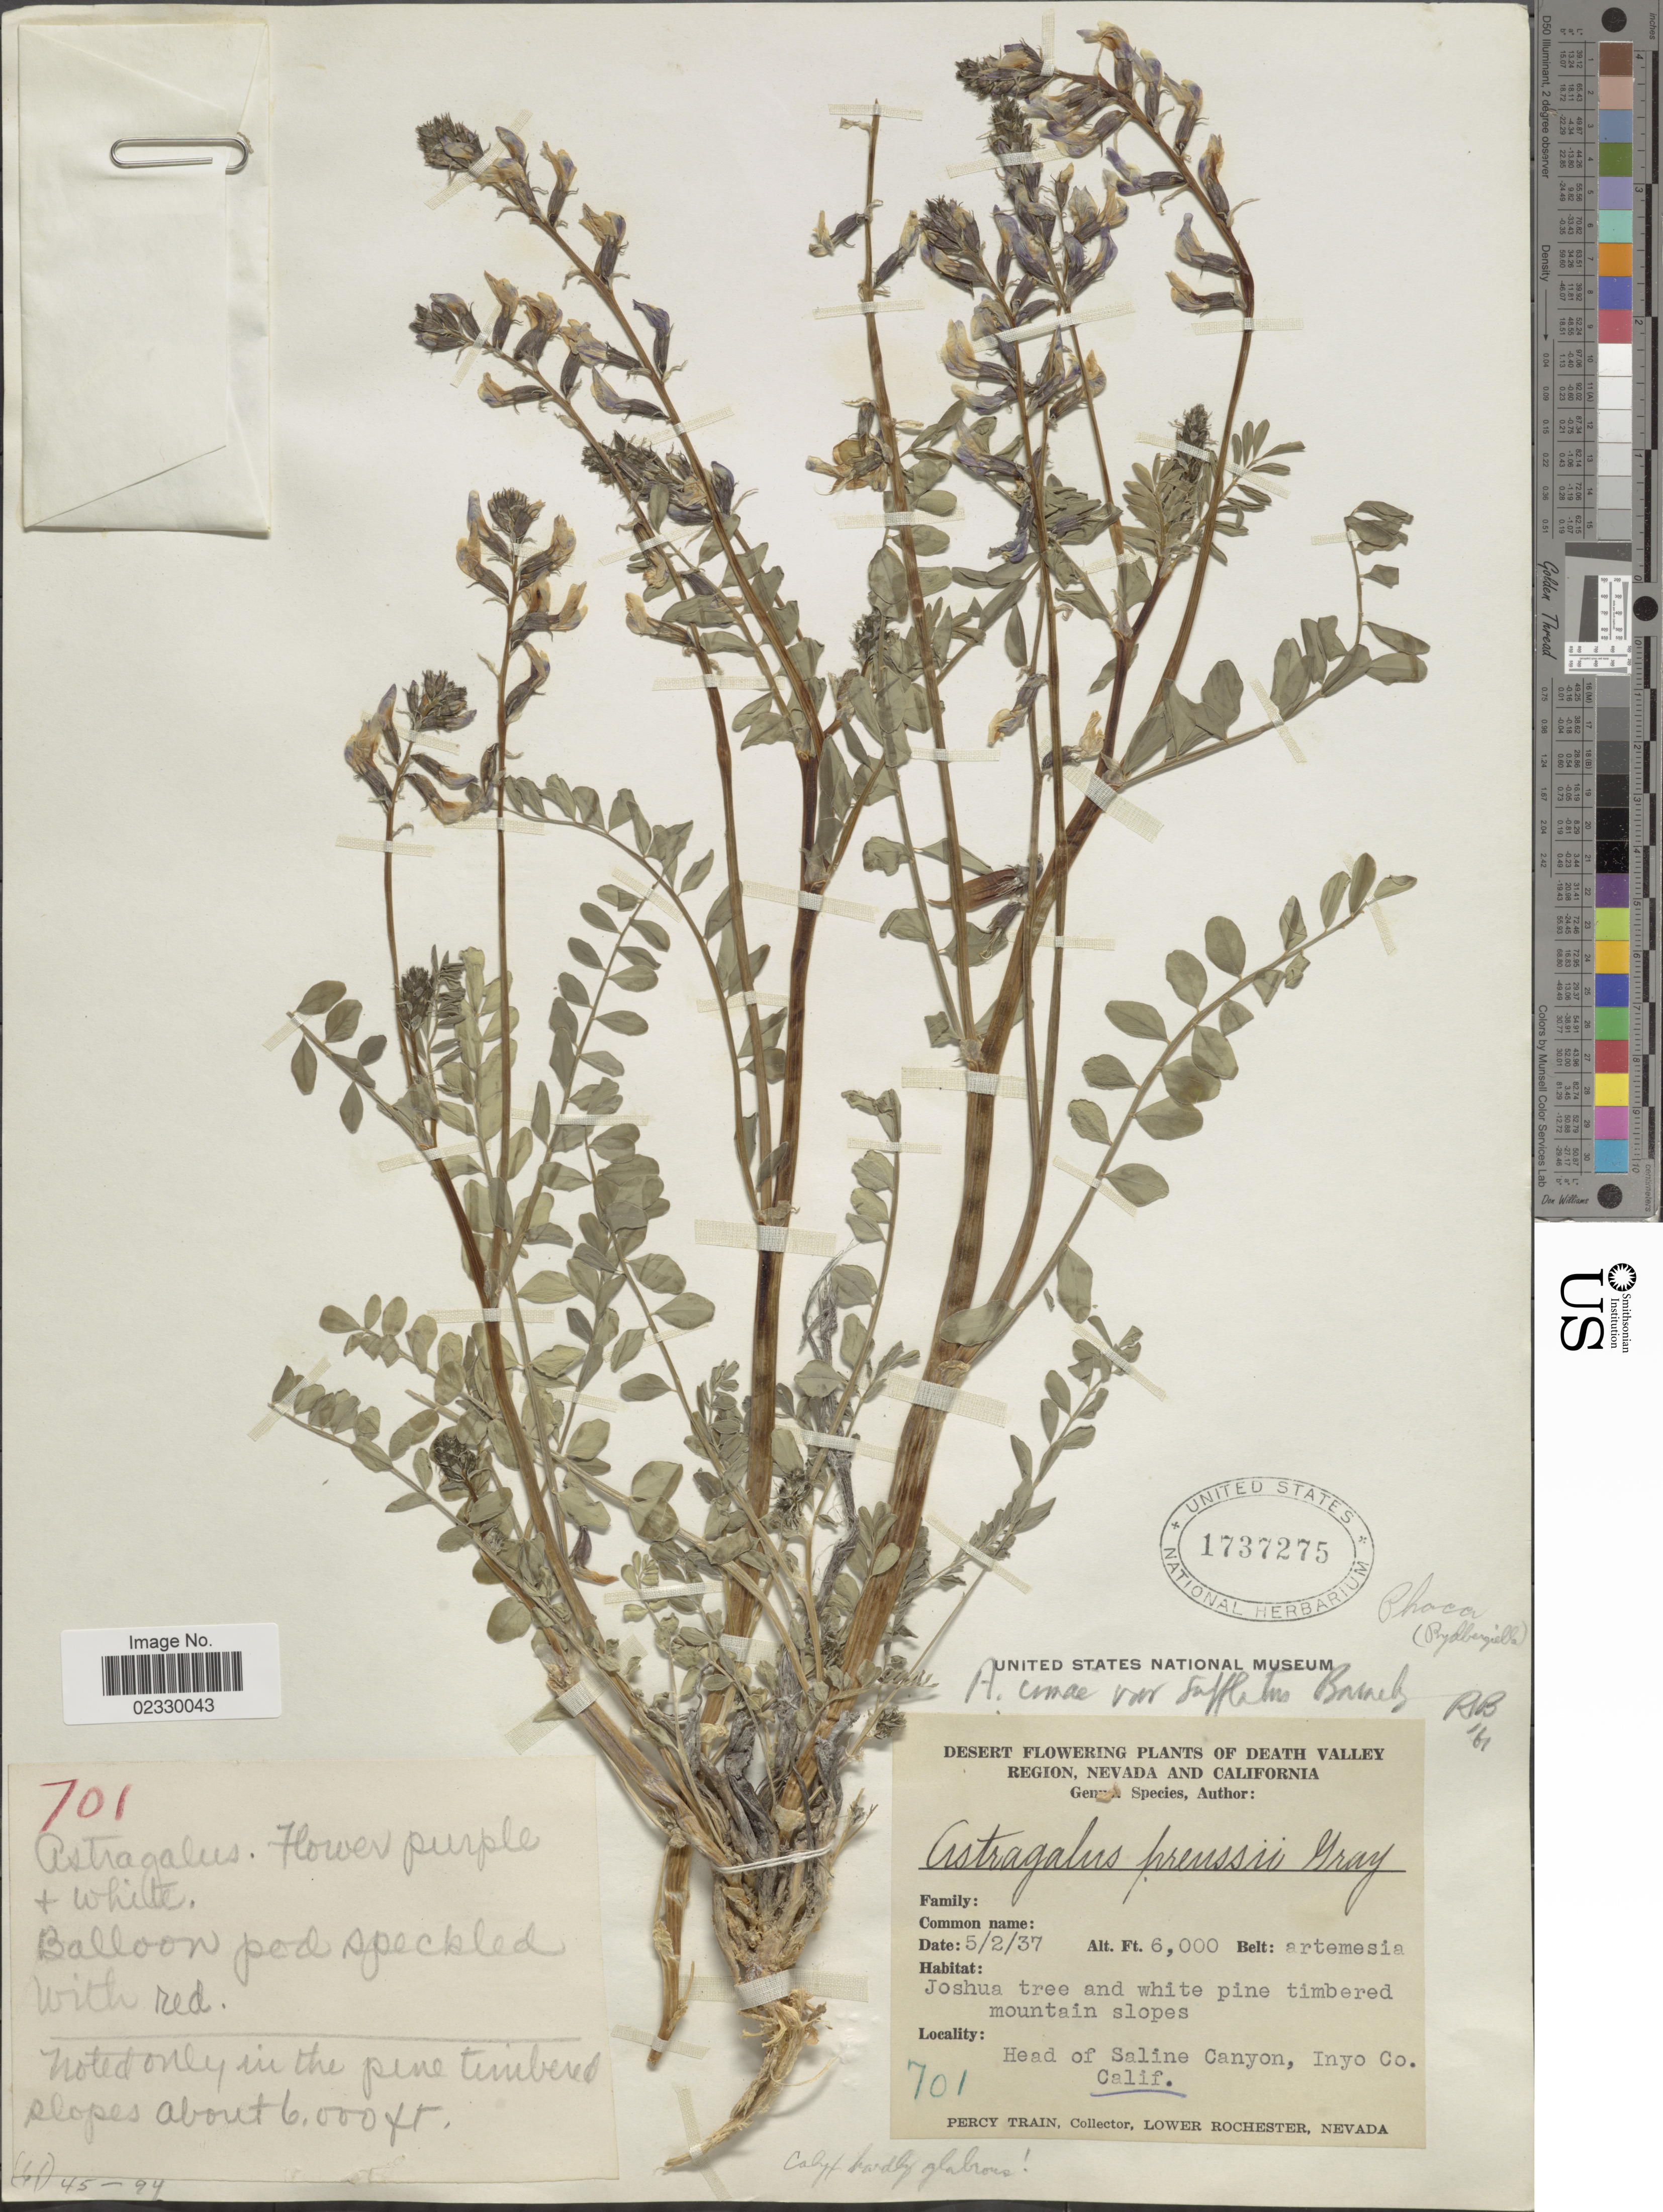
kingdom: Plantae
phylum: Tracheophyta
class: Magnoliopsida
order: Fabales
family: Fabaceae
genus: Astragalus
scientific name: Astragalus cimae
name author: M.E. Jones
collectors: P. Train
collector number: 701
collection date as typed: Transcribed d/m/y: 2/5/37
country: United States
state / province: California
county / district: Inyo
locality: Head of Saline Canyon, Inyo Co.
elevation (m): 1829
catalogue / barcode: US 1737275